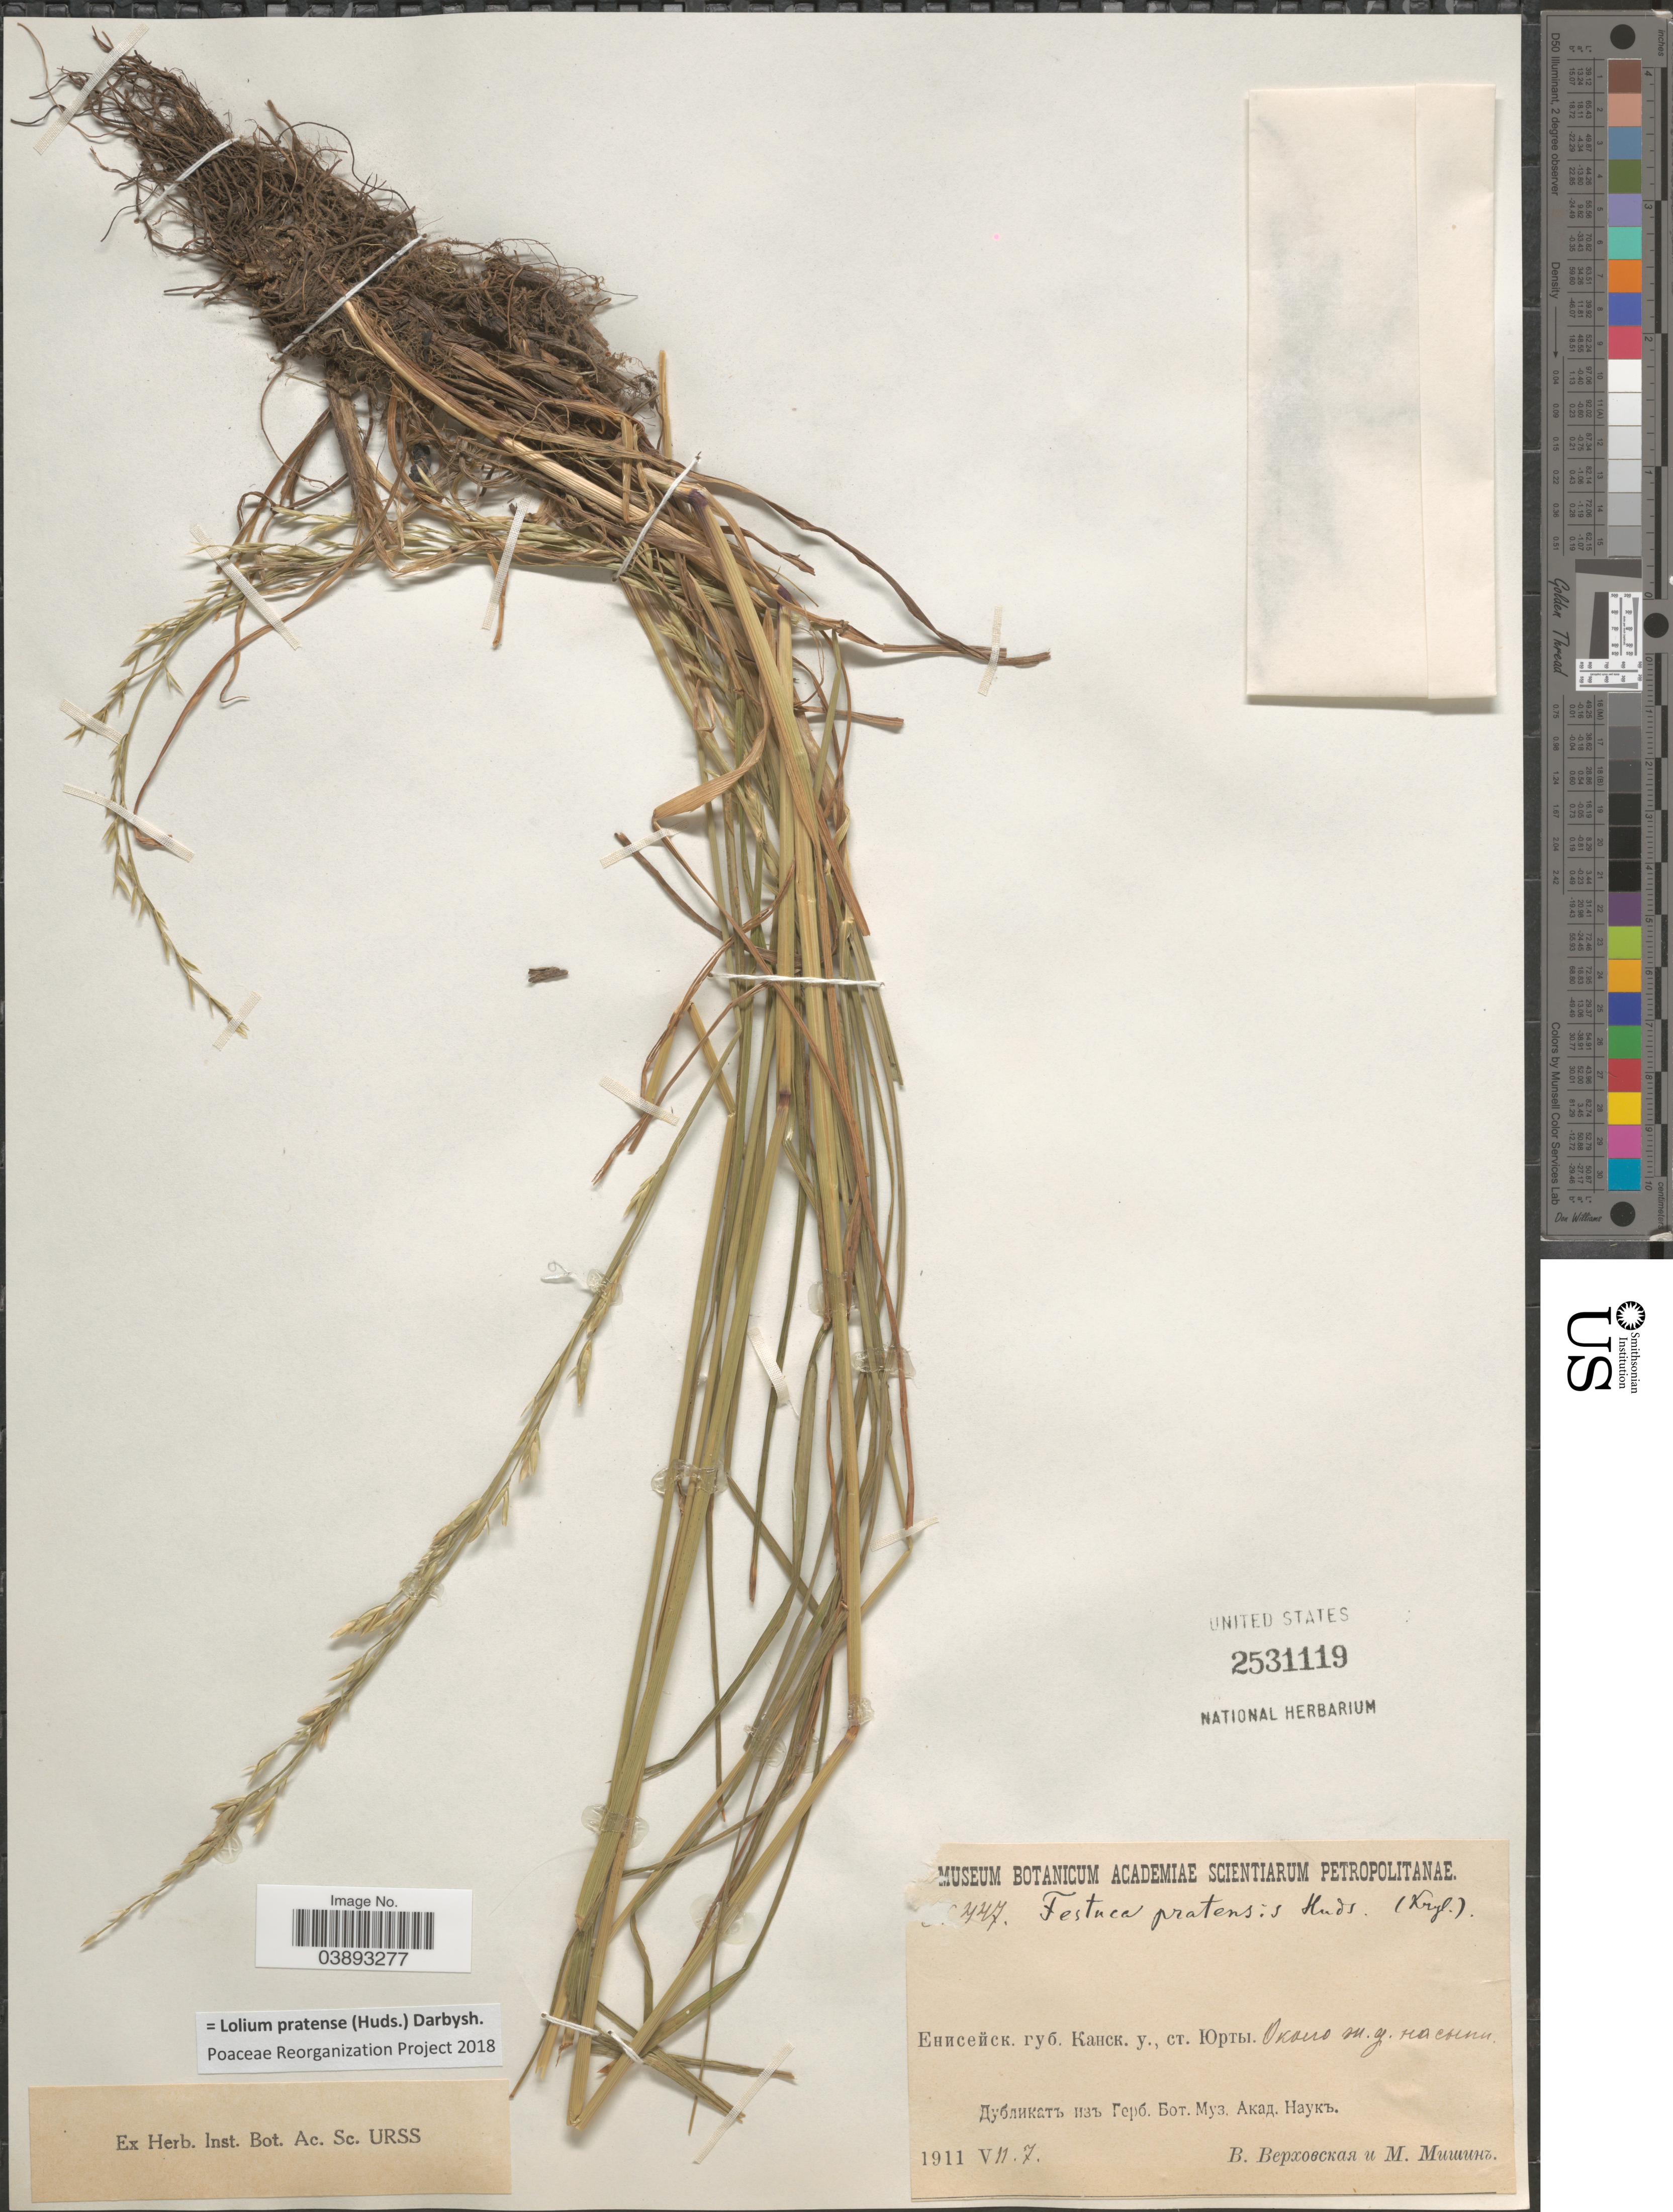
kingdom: Plantae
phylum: Tracheophyta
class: Liliopsida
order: Poales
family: Poaceae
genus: Lolium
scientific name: Lolium pratense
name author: (Huds.) Darbysh.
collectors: V. Verkhovskaya & M. Mishin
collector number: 447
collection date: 1911-07-07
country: Russian Federation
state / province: Irkutsk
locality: Near Yurty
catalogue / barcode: US 2531119